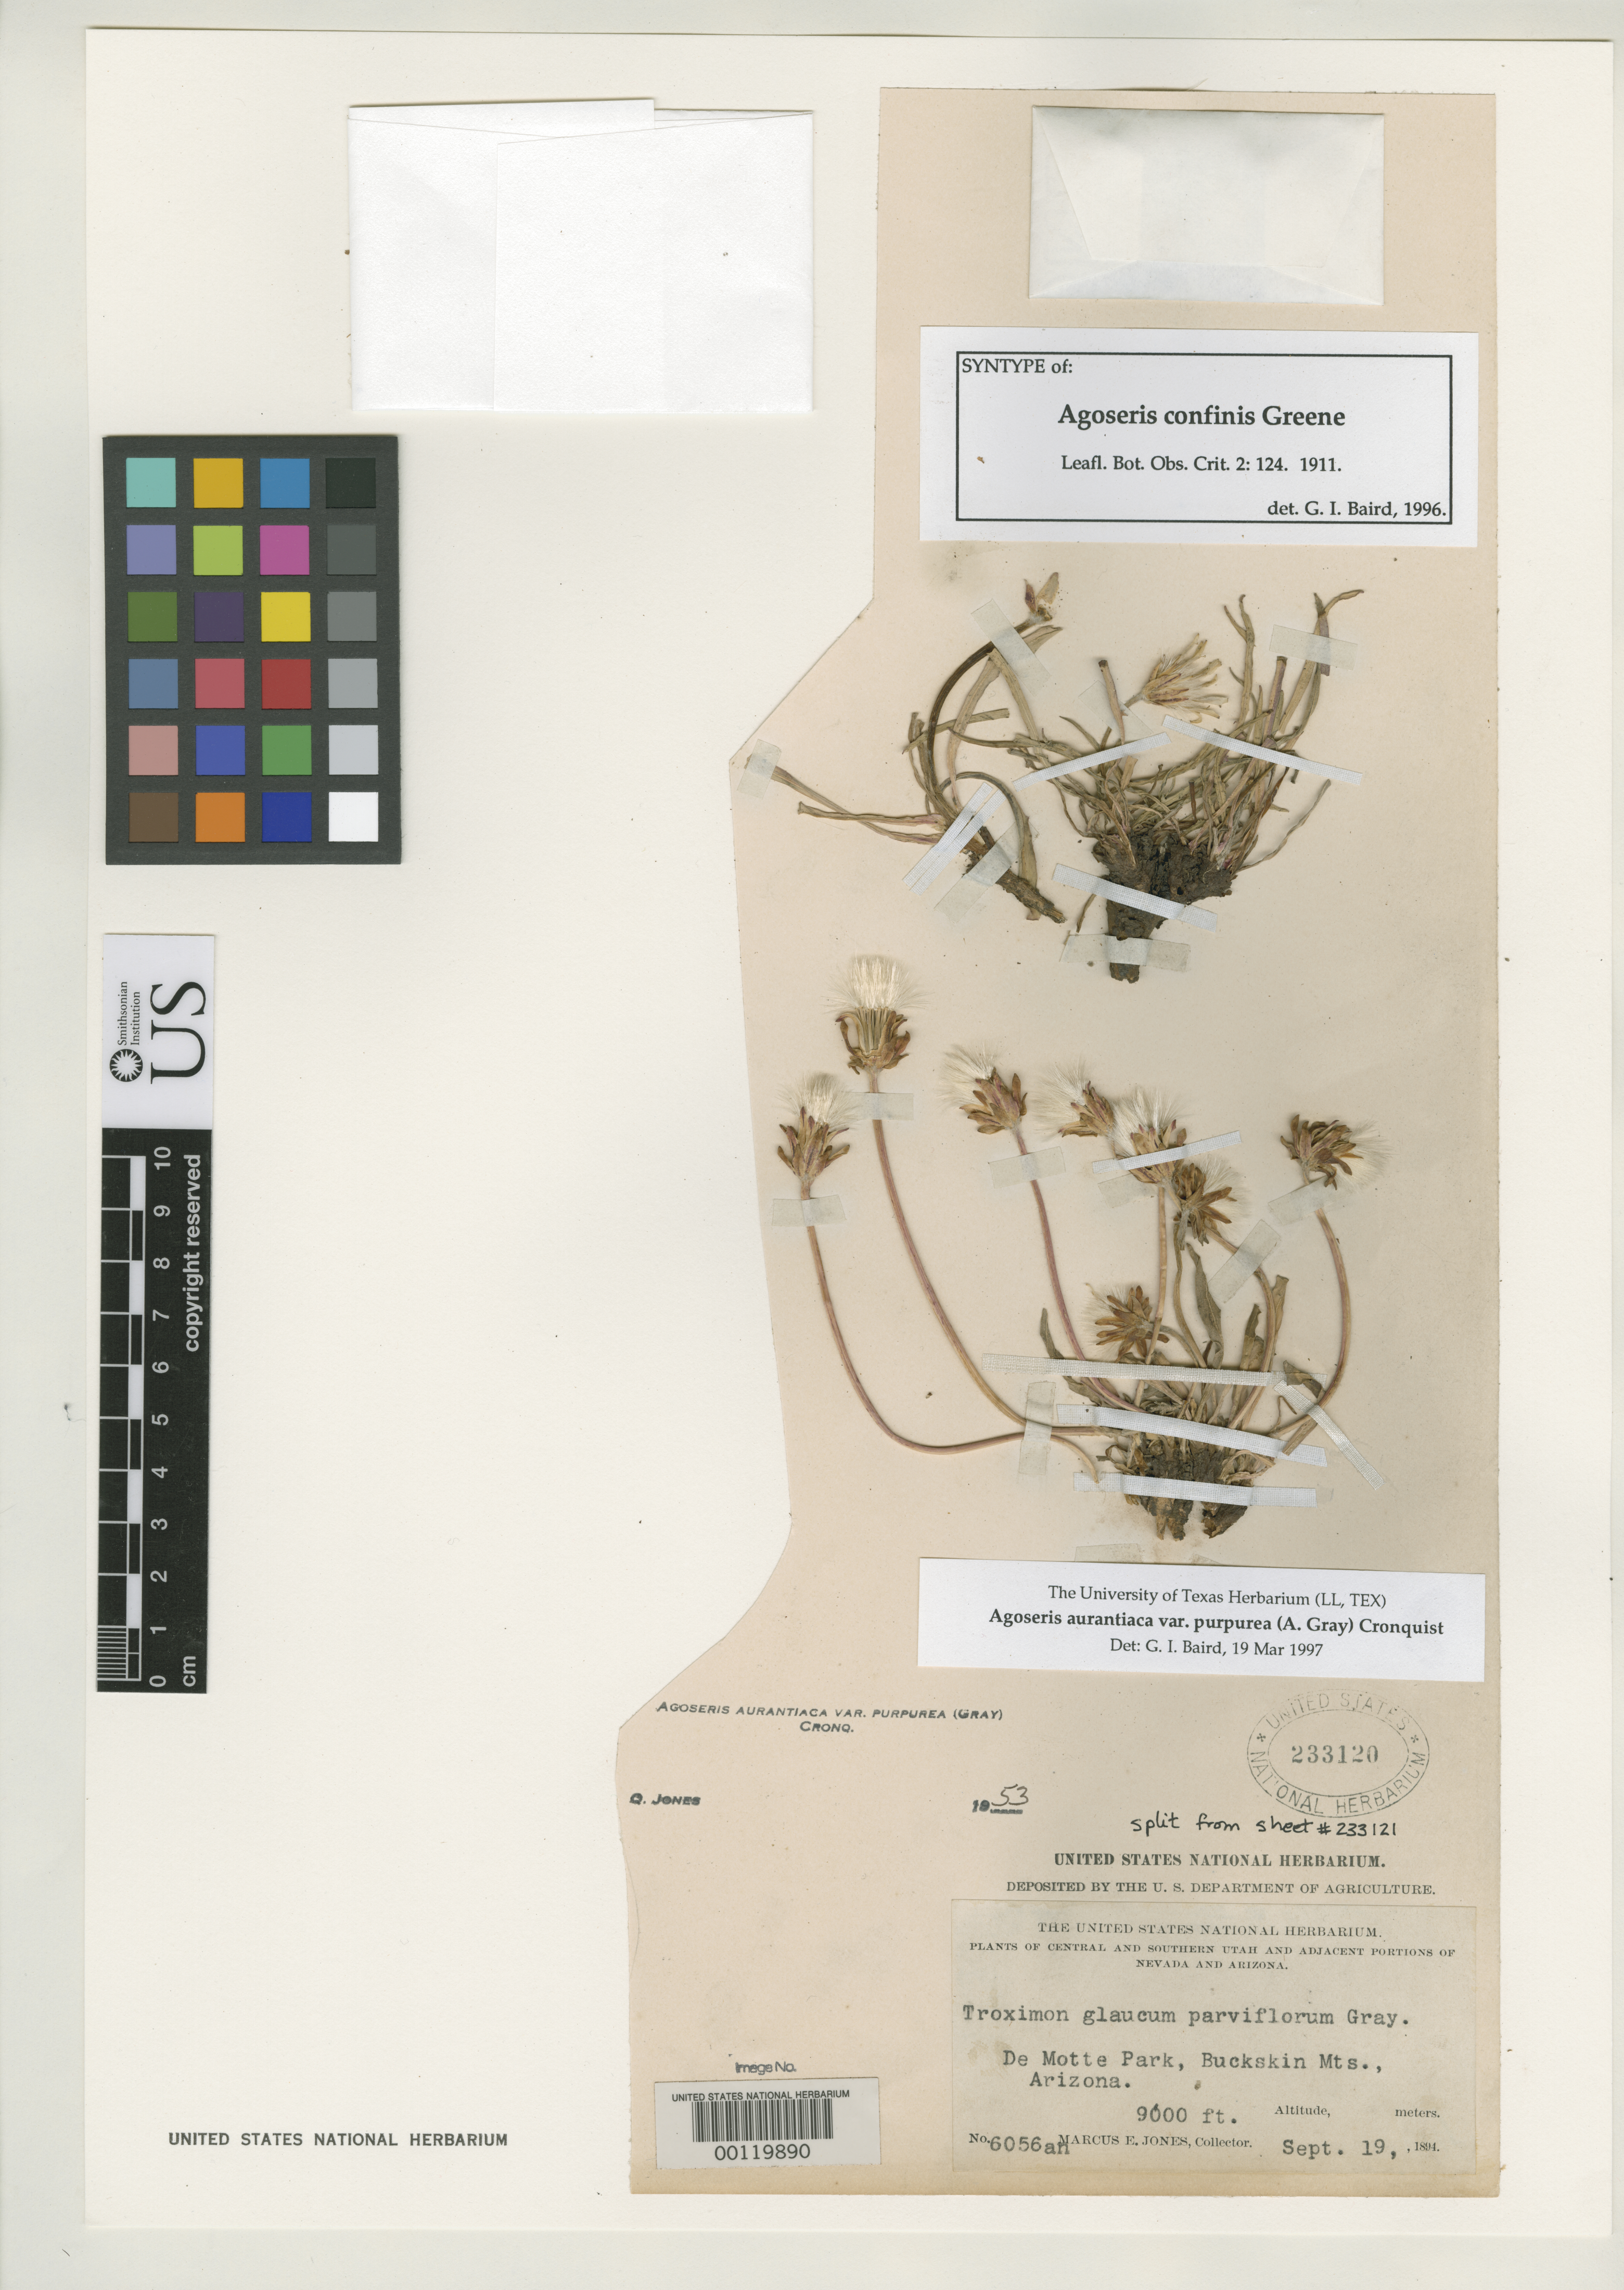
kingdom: Plantae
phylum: Tracheophyta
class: Magnoliopsida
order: Asterales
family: Asteraceae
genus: Agoseris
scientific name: Agoseris confinis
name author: Greene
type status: Isolectotype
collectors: M. E. Jones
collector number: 5893 z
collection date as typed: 23 Aug 1894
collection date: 1894-08-23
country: United States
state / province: Utah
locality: Marysvale; alt. 10000 ft.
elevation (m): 3048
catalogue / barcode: US 233120